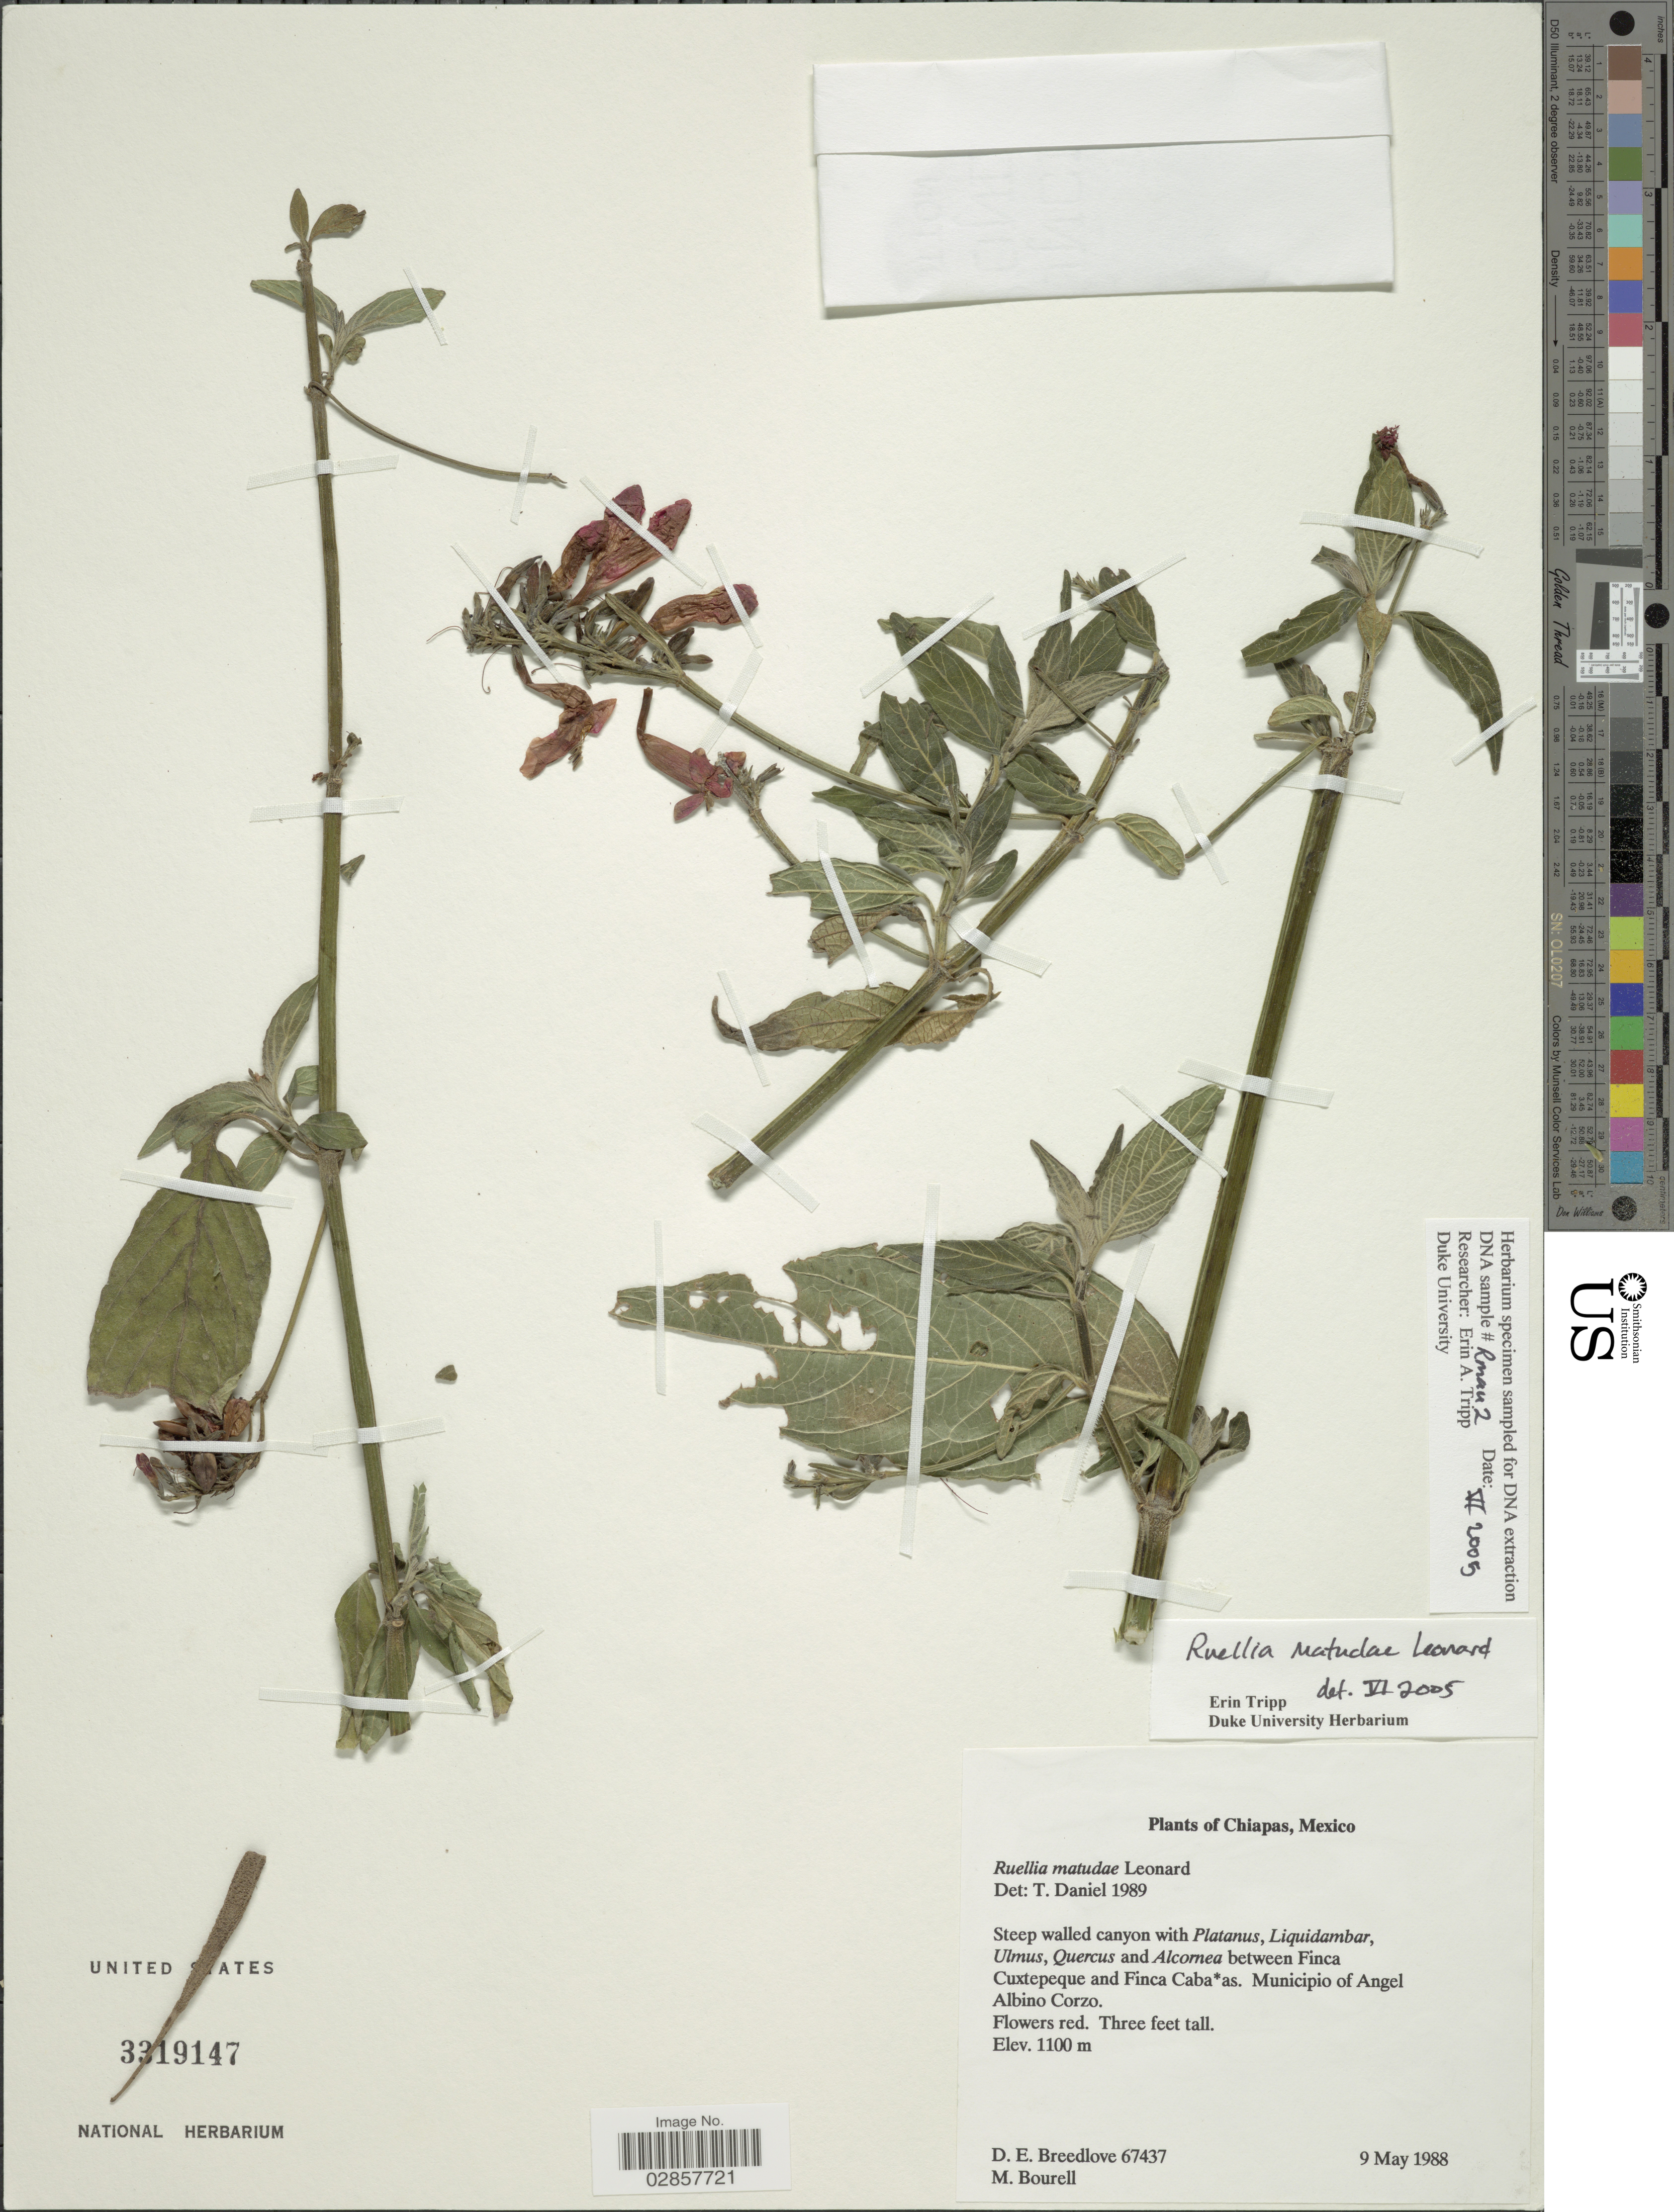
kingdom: Plantae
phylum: Tracheophyta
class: Magnoliopsida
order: Lamiales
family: Acanthaceae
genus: Ruellia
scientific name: Ruellia matudae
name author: Leonard in Lundell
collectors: D. E. Breedlove & M. Bourell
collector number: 67437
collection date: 1988-05-09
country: Mexico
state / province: Chiapas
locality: Between Finca Cuxtepeque and Finca Caba as, Municipio of Angel Albino Corzo.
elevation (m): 1100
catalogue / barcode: US 3319147